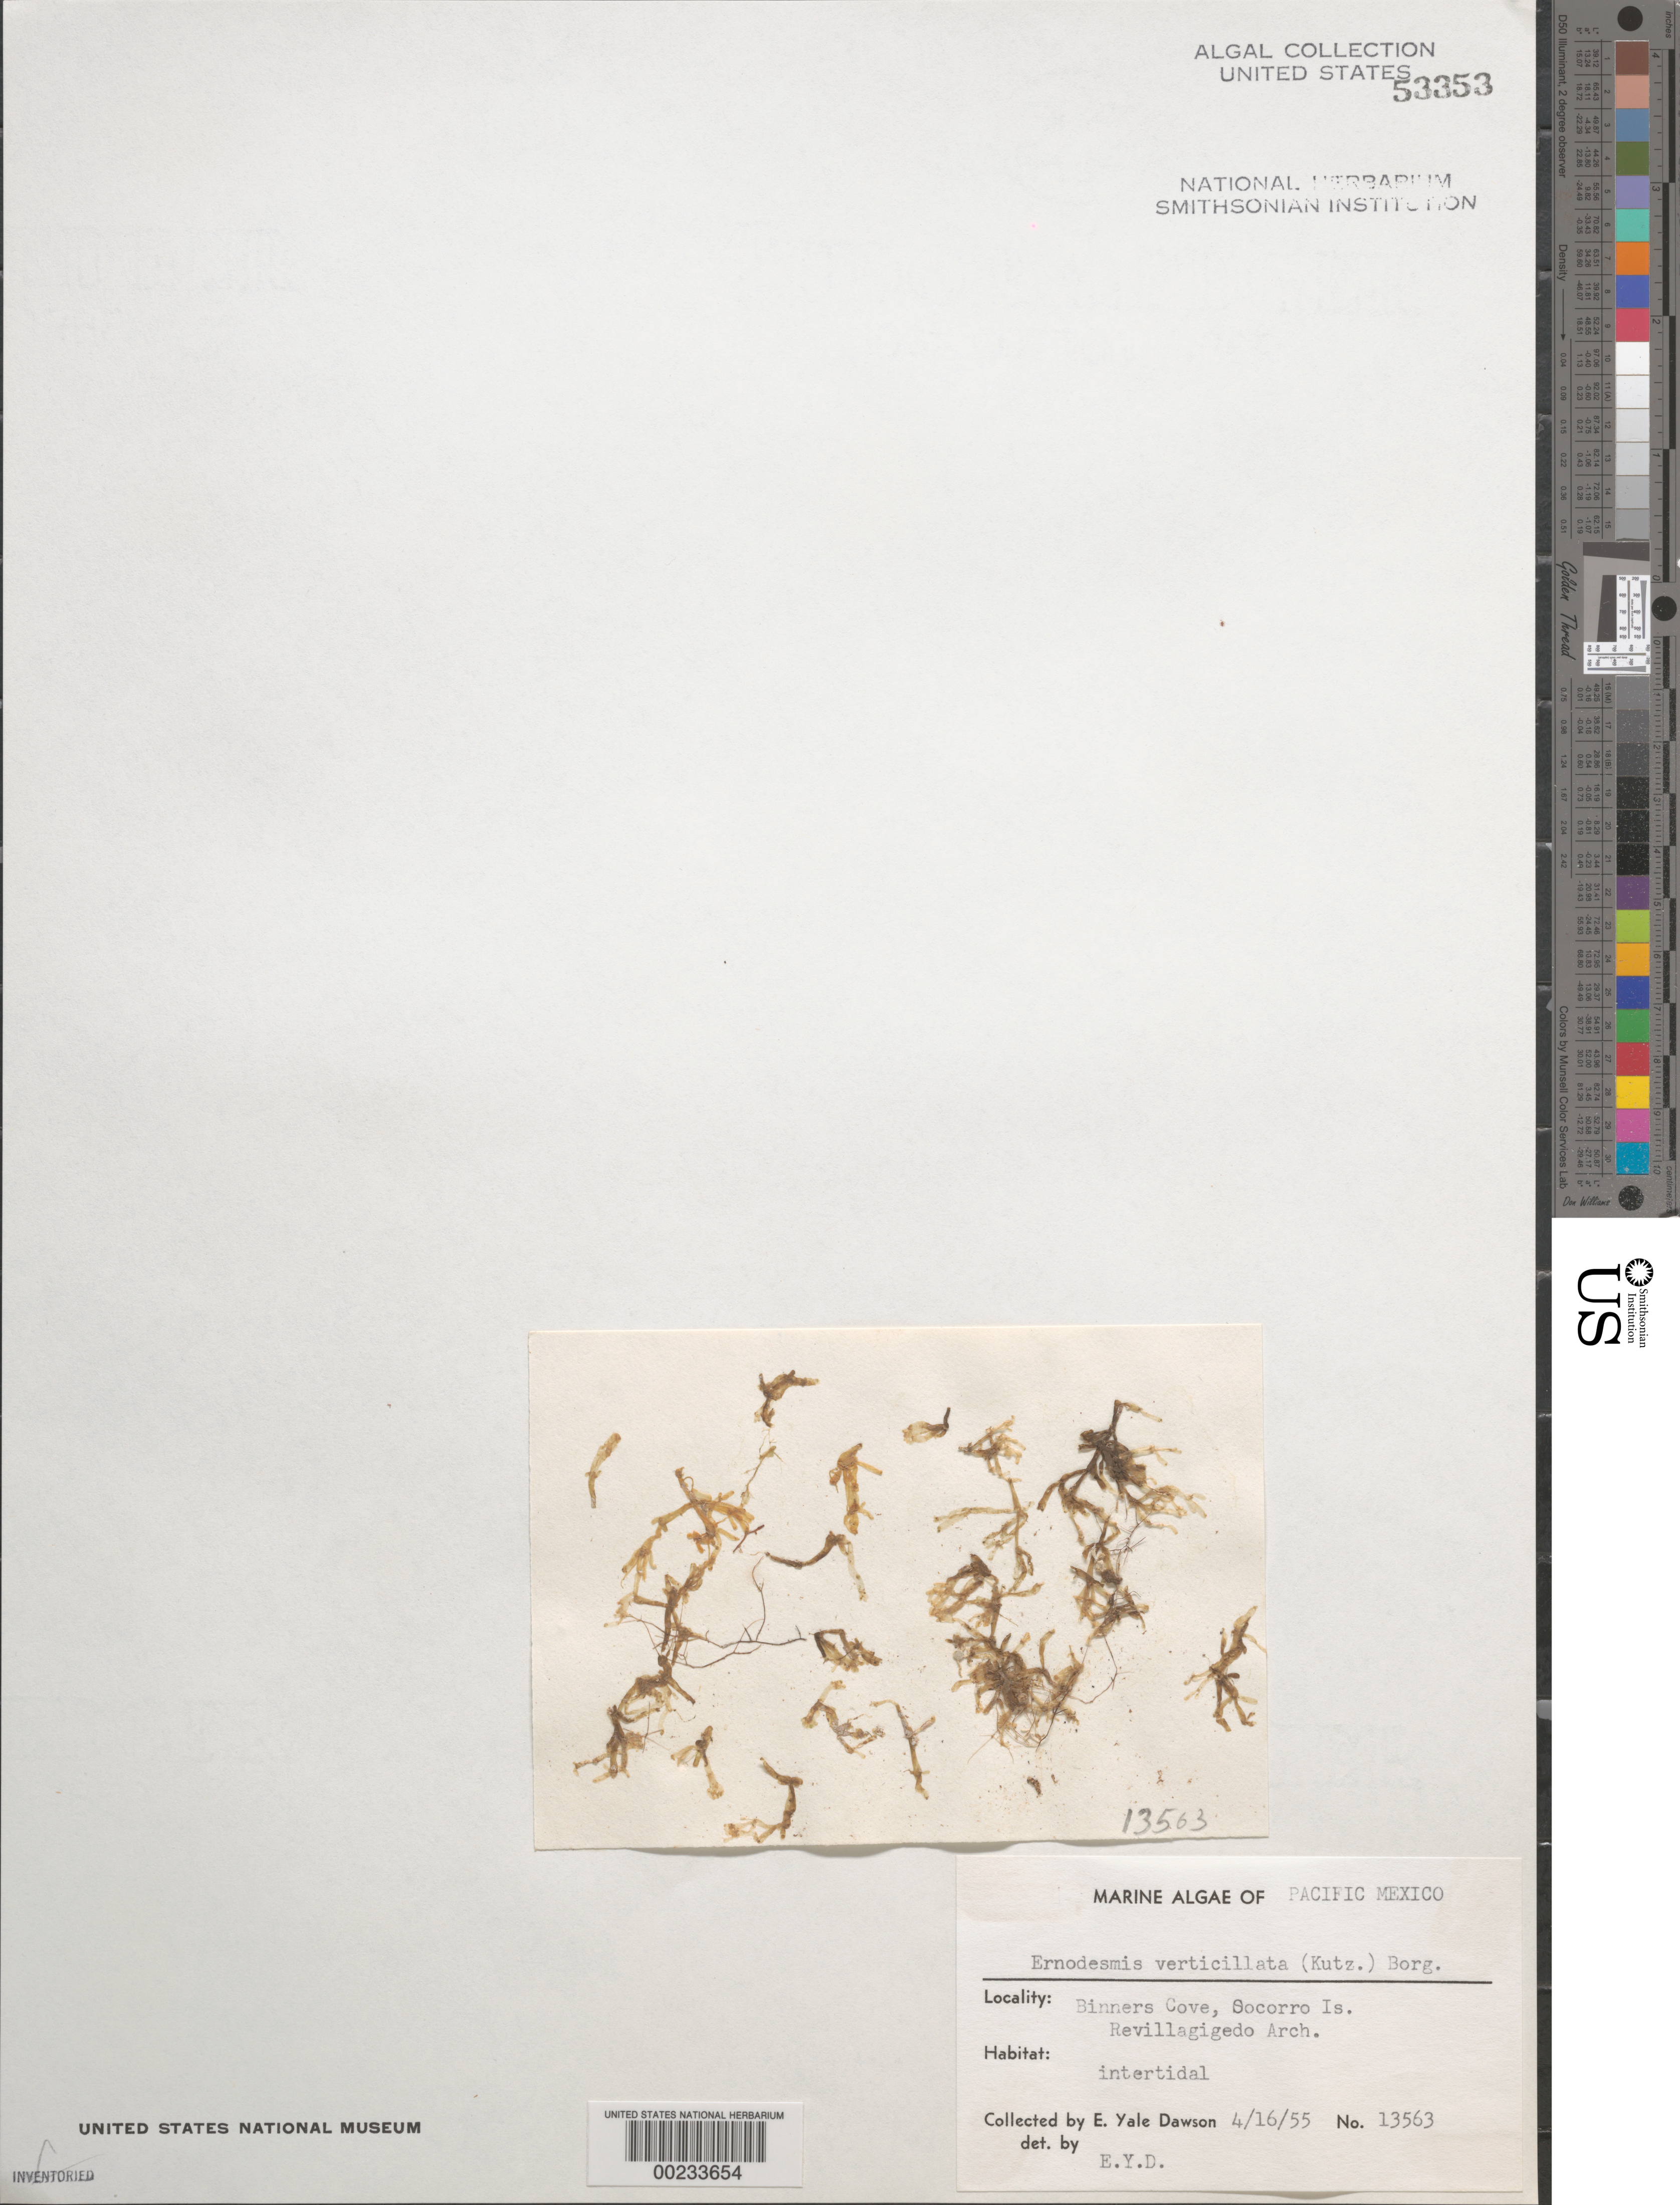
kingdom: Plantae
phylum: Chlorophyta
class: Ulvophyceae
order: Siphonocladales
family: Siphonocladaceae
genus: Ernodesmis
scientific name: Ernodesmis verticillata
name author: (Kütz.) Børgesen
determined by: Dawson, E. Y.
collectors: E. Y. Dawson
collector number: EYD 13563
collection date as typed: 16 Apr 1955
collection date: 1955-04-16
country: Mexico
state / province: Colima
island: Isla Socorro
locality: Binners Cove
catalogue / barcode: US 53353